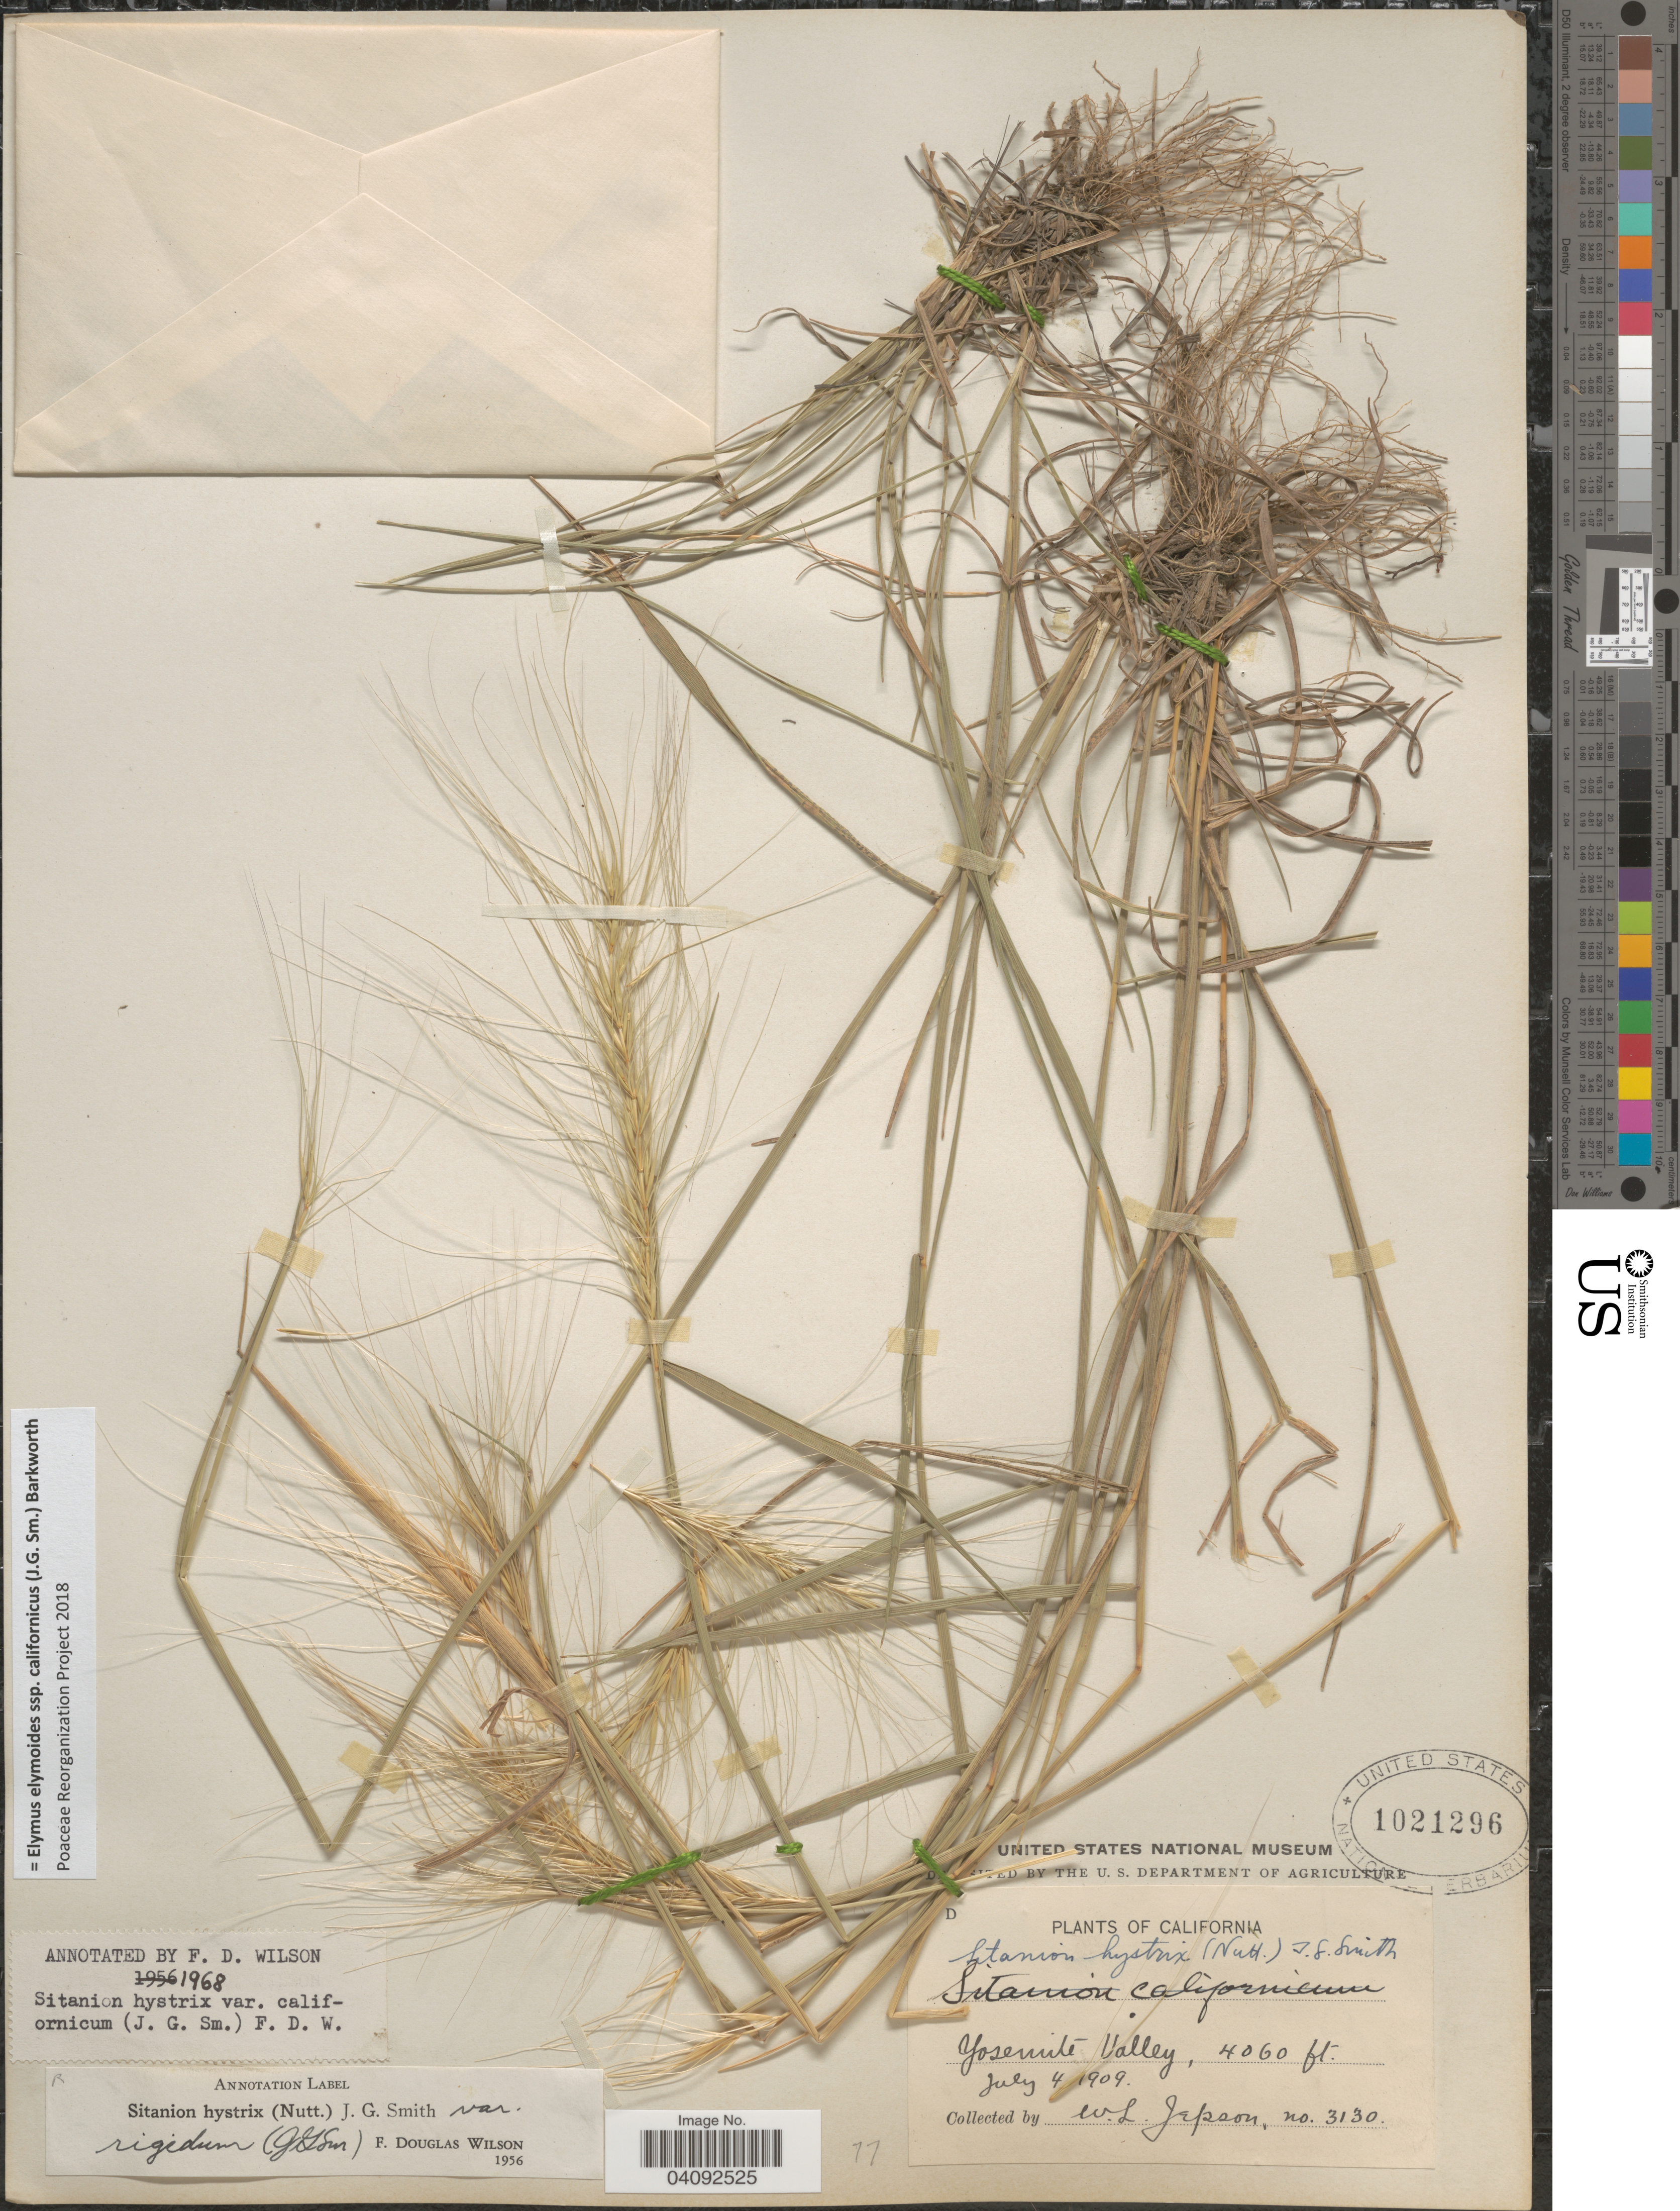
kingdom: Plantae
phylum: Tracheophyta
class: Liliopsida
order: Poales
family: Poaceae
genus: Elymus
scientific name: Elymus elymoides subsp. hordeoides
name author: (Suksd.) Barkworth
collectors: W. L. Jepson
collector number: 3130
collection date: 1909-07-04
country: United States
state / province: California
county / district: Mariposa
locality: Yosemite Valley.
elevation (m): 1237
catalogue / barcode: US 1021296